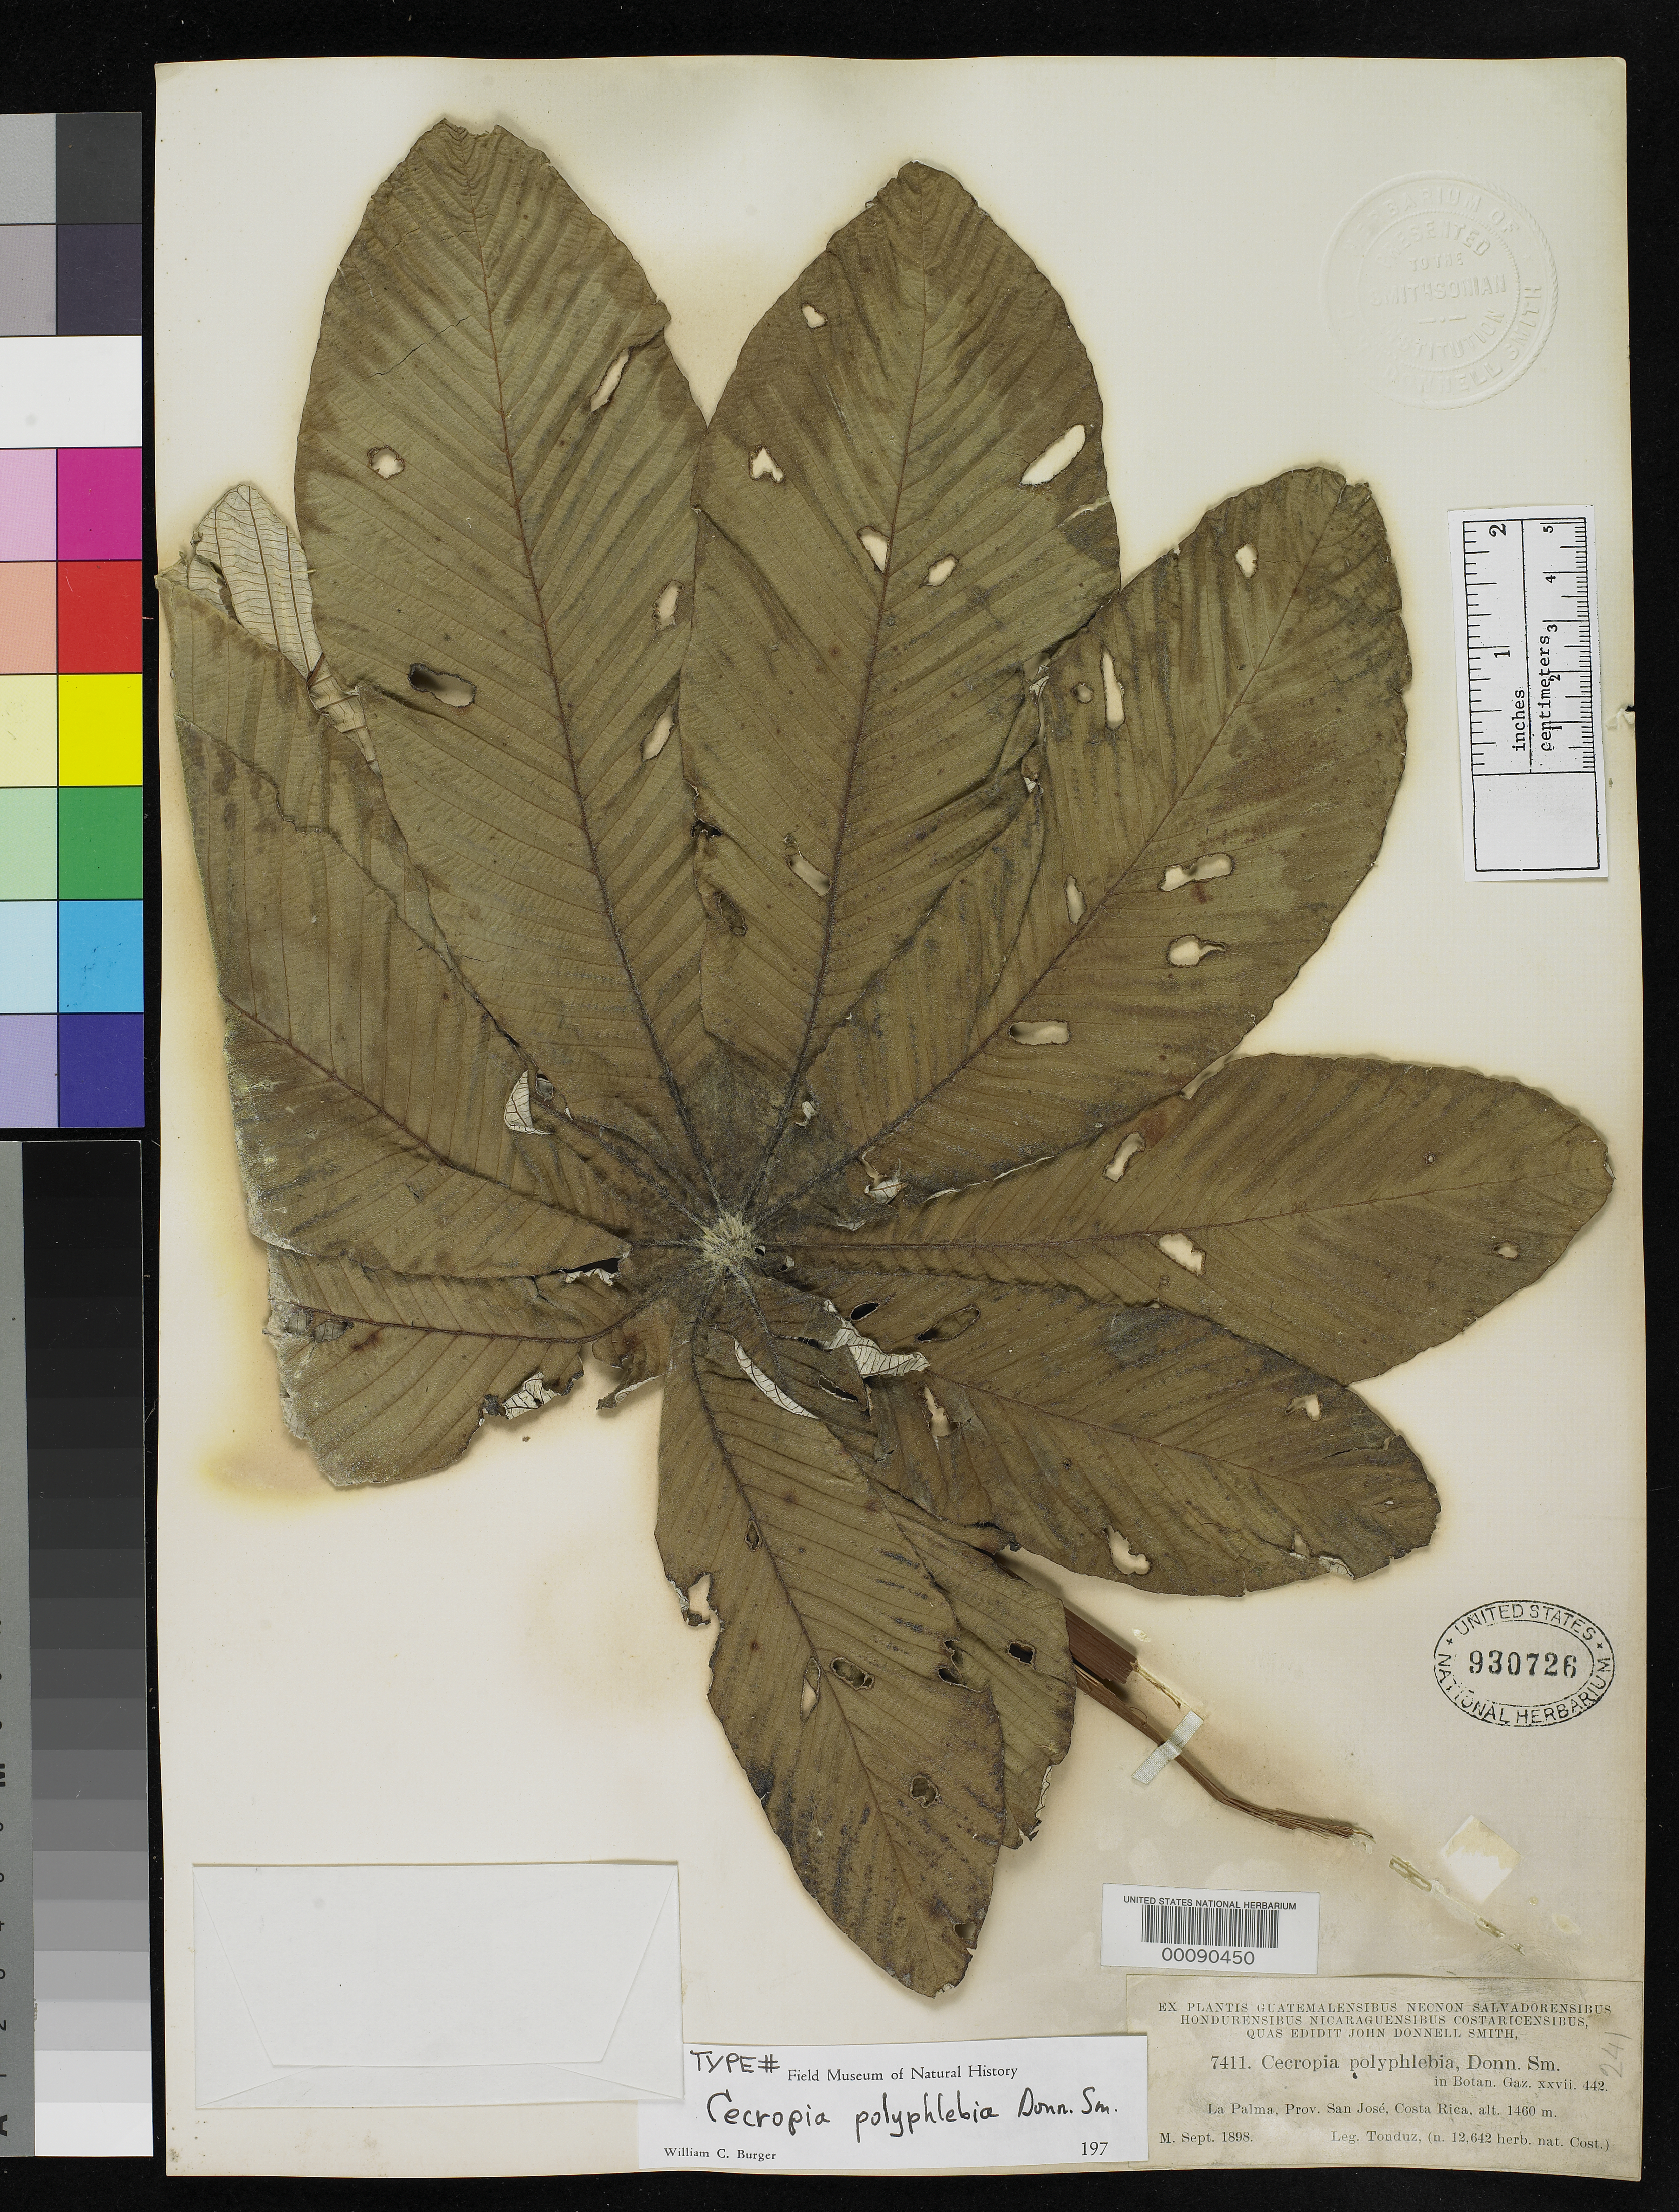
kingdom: Plantae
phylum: Tracheophyta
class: Magnoliopsida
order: Rosales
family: Urticaceae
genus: Cecropia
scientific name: Cecropia polyphlebia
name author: Donn. Sm.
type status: Syntype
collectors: A. Tonduz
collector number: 12642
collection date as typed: Sep 1898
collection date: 1898-09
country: Costa Rica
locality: La Palma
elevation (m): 1460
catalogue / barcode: US 930726